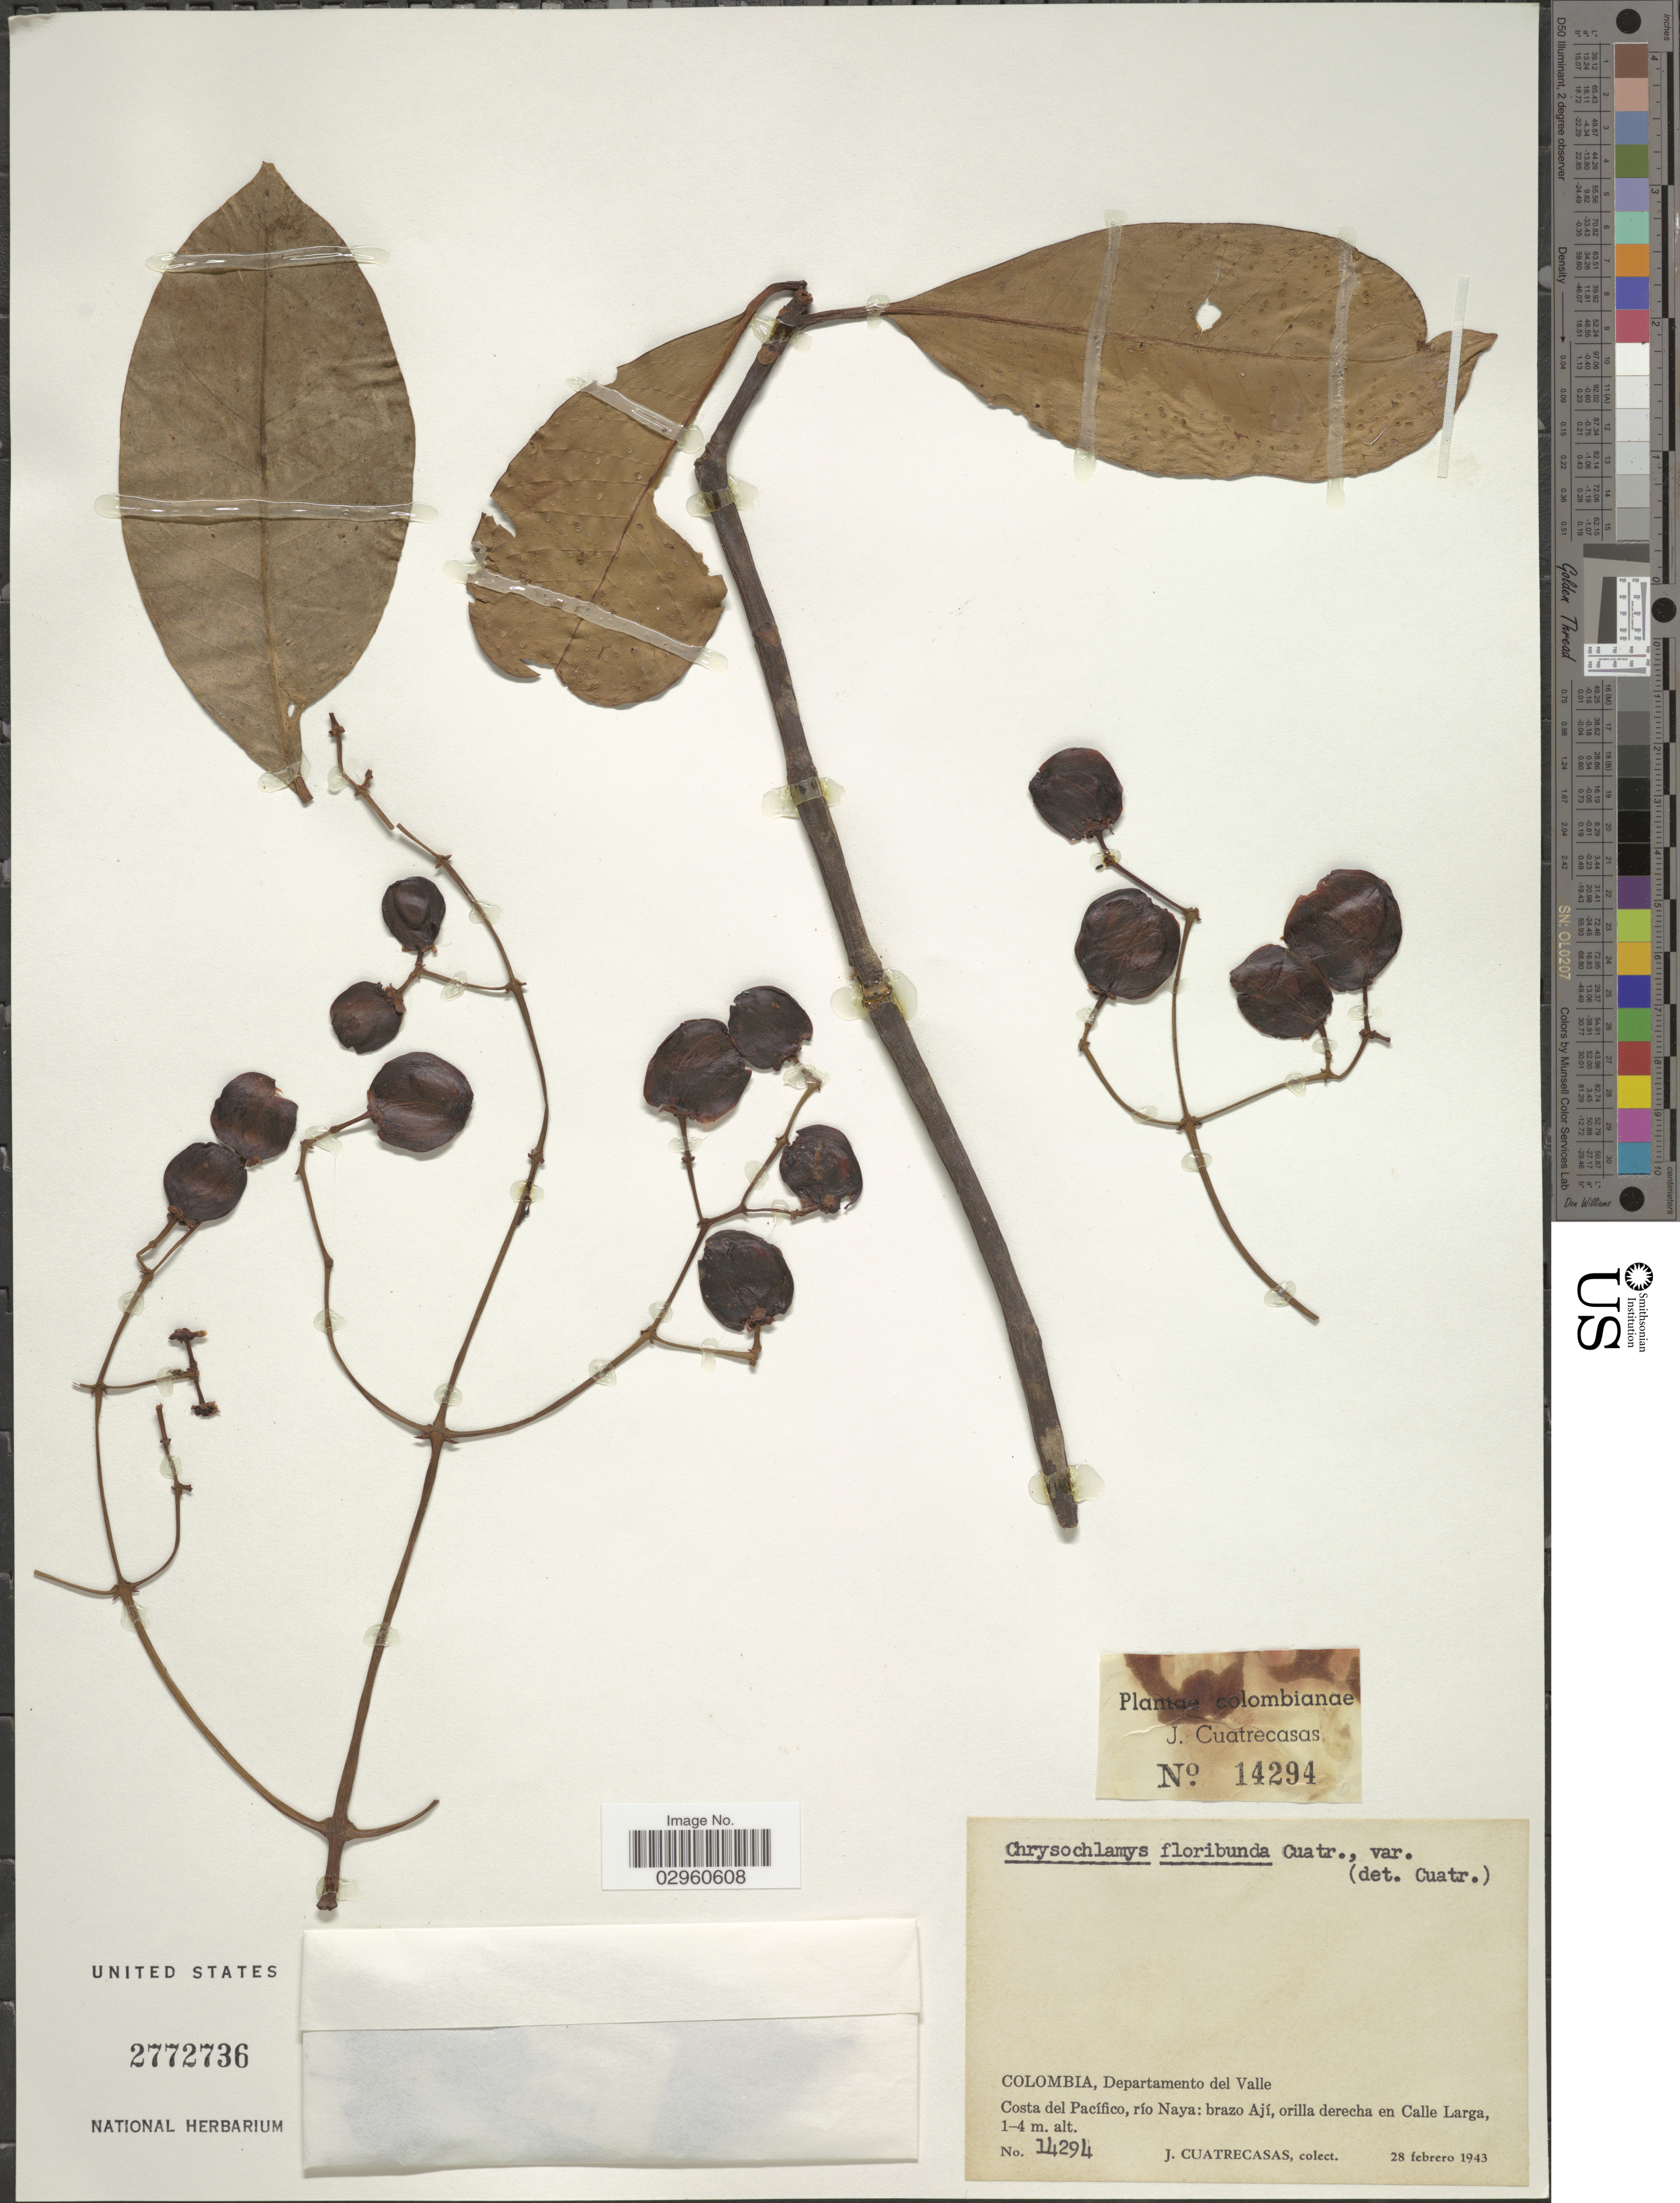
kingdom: Plantae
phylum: Tracheophyta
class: Magnoliopsida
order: Malpighiales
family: Clusiaceae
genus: Chrysochlamys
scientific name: Chrysochlamys floribunda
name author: Cuatrec.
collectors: J. Cuatrecasas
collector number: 14294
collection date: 1943-02-28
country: Colombia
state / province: Valle del Cauca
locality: Departamento del Valle. Costa del Pacífico, río Naya: brazo Ají, orilla derecha en Calle Larga.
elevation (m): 1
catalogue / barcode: US 2772736